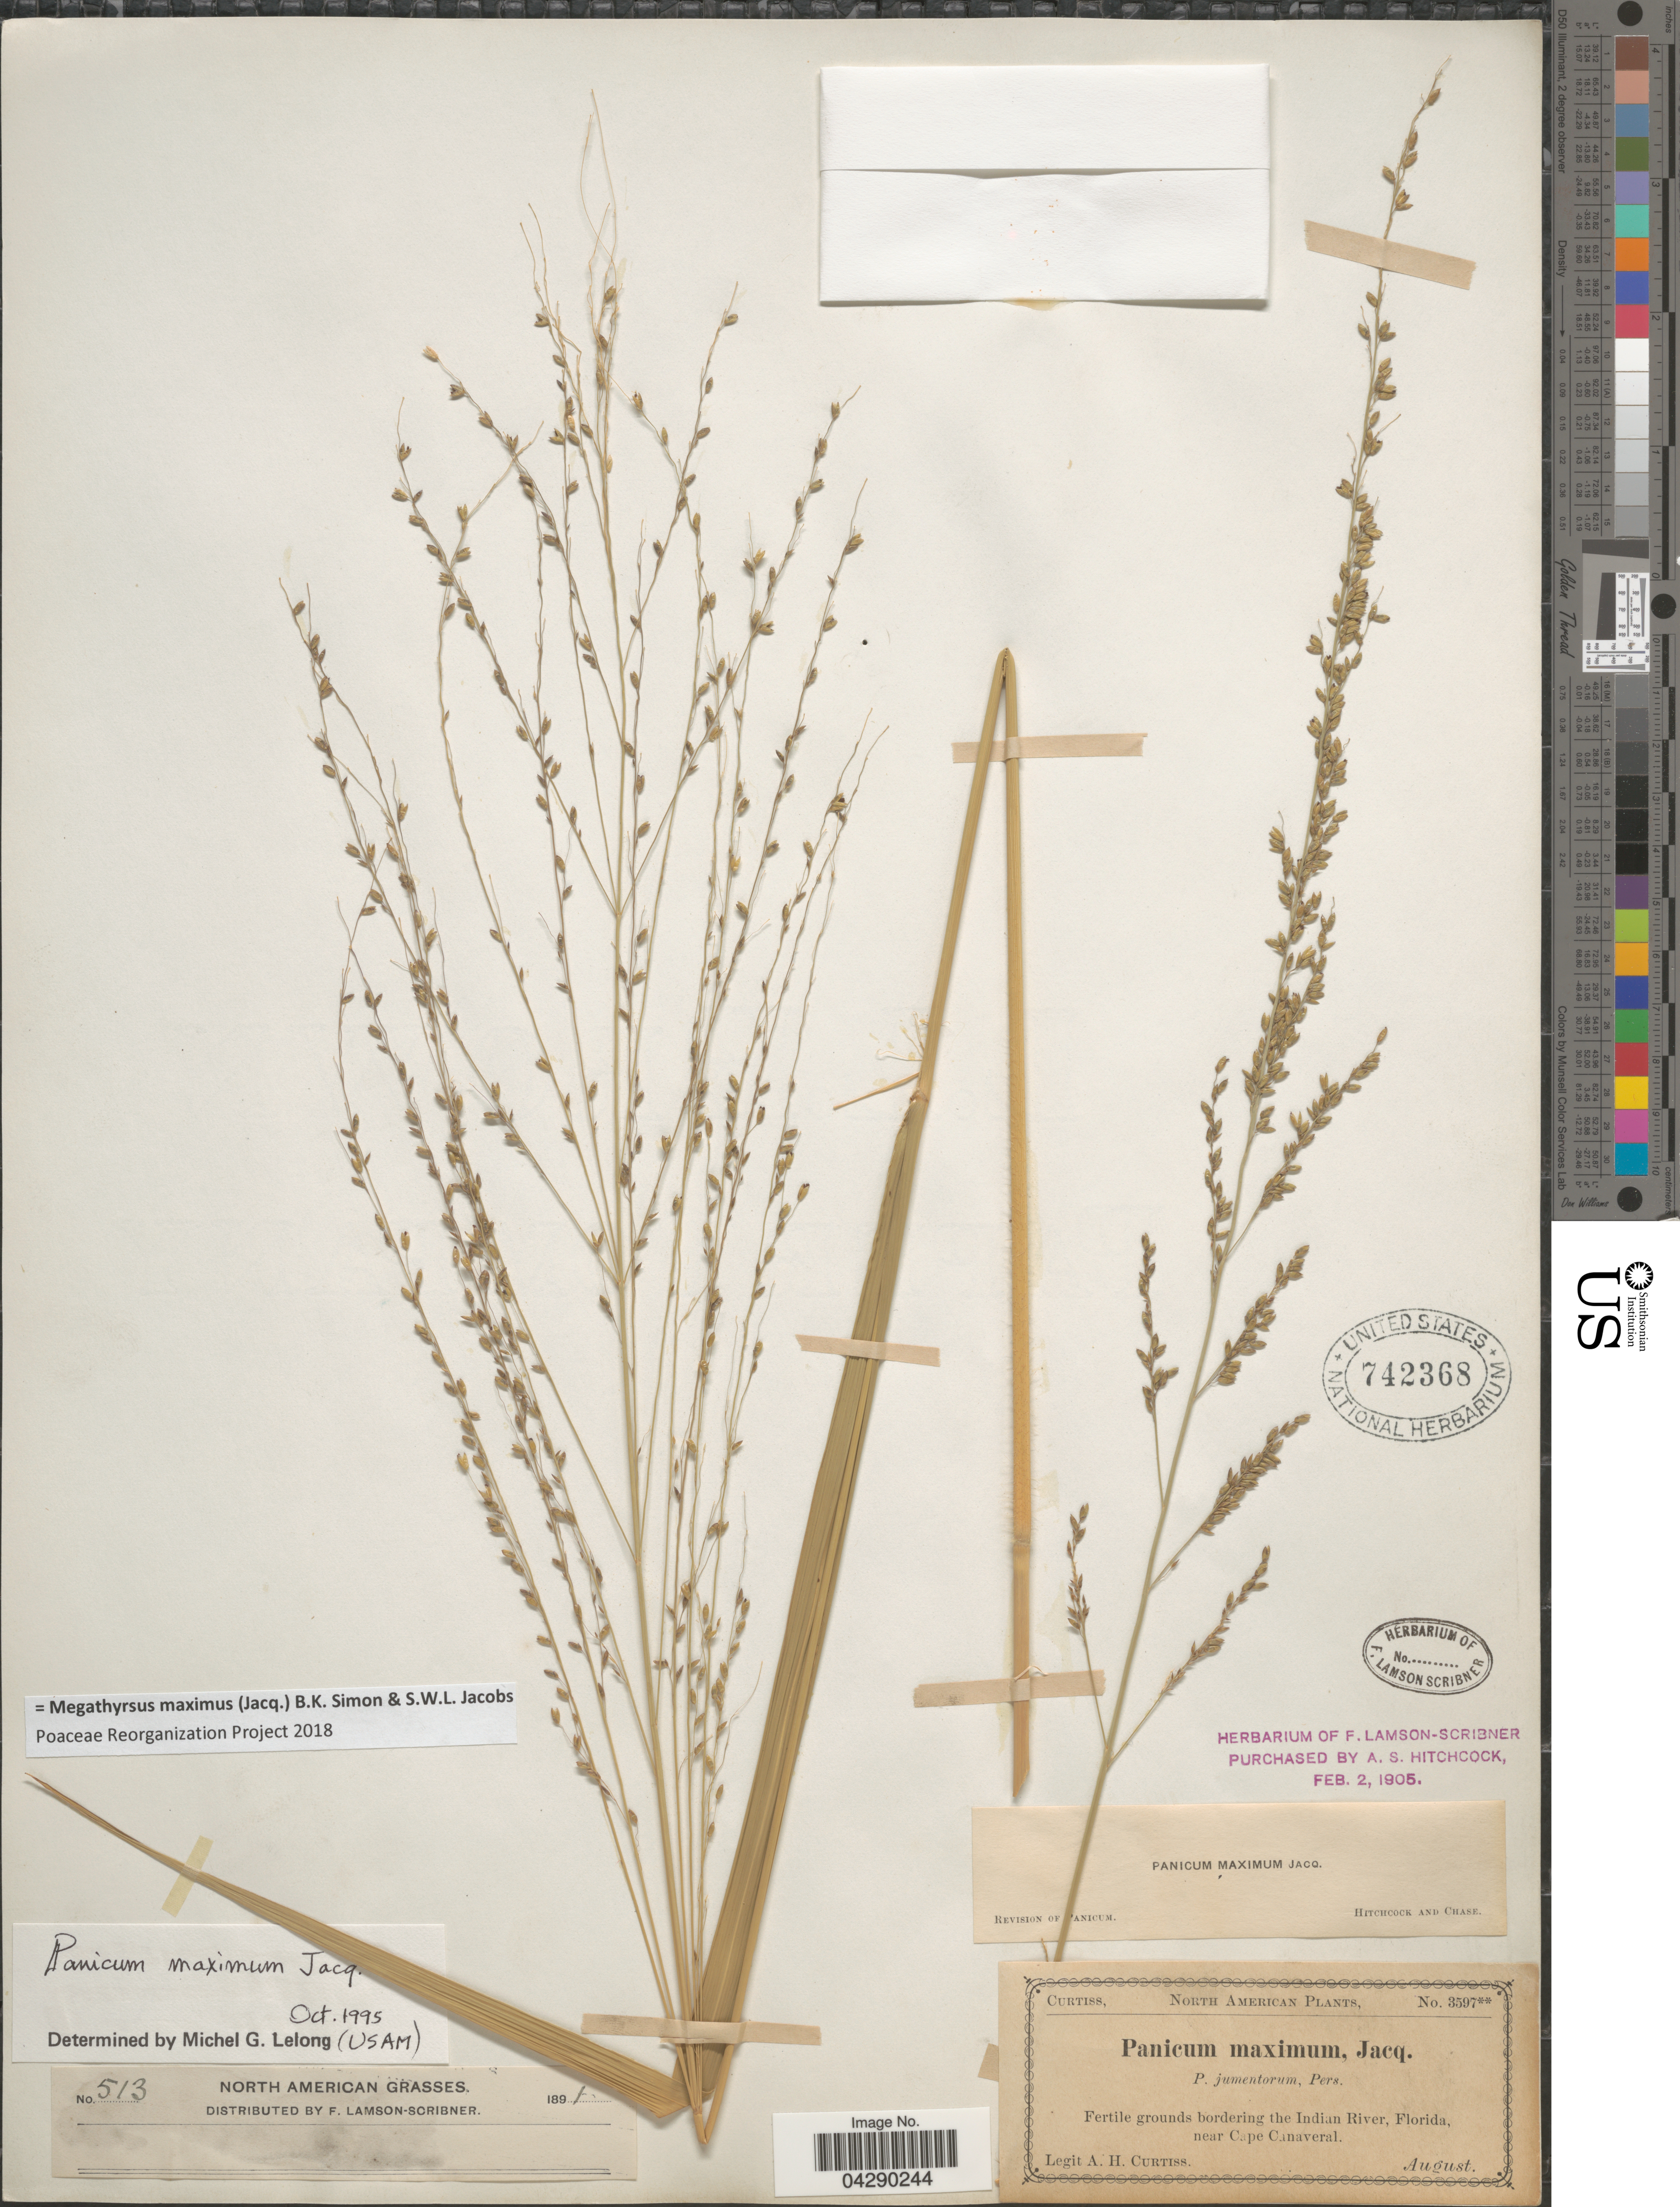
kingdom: Plantae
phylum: Tracheophyta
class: Liliopsida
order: Poales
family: Poaceae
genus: Megathyrsus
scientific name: Megathyrsus maximus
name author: (Jacq.) B.K. Simon & S.W.L. Jacobs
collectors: A. H. Curtiss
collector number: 3597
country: United States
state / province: Florida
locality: Fertile grounds bordering the Indian River, near Cape Canaveral.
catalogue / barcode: US 742368